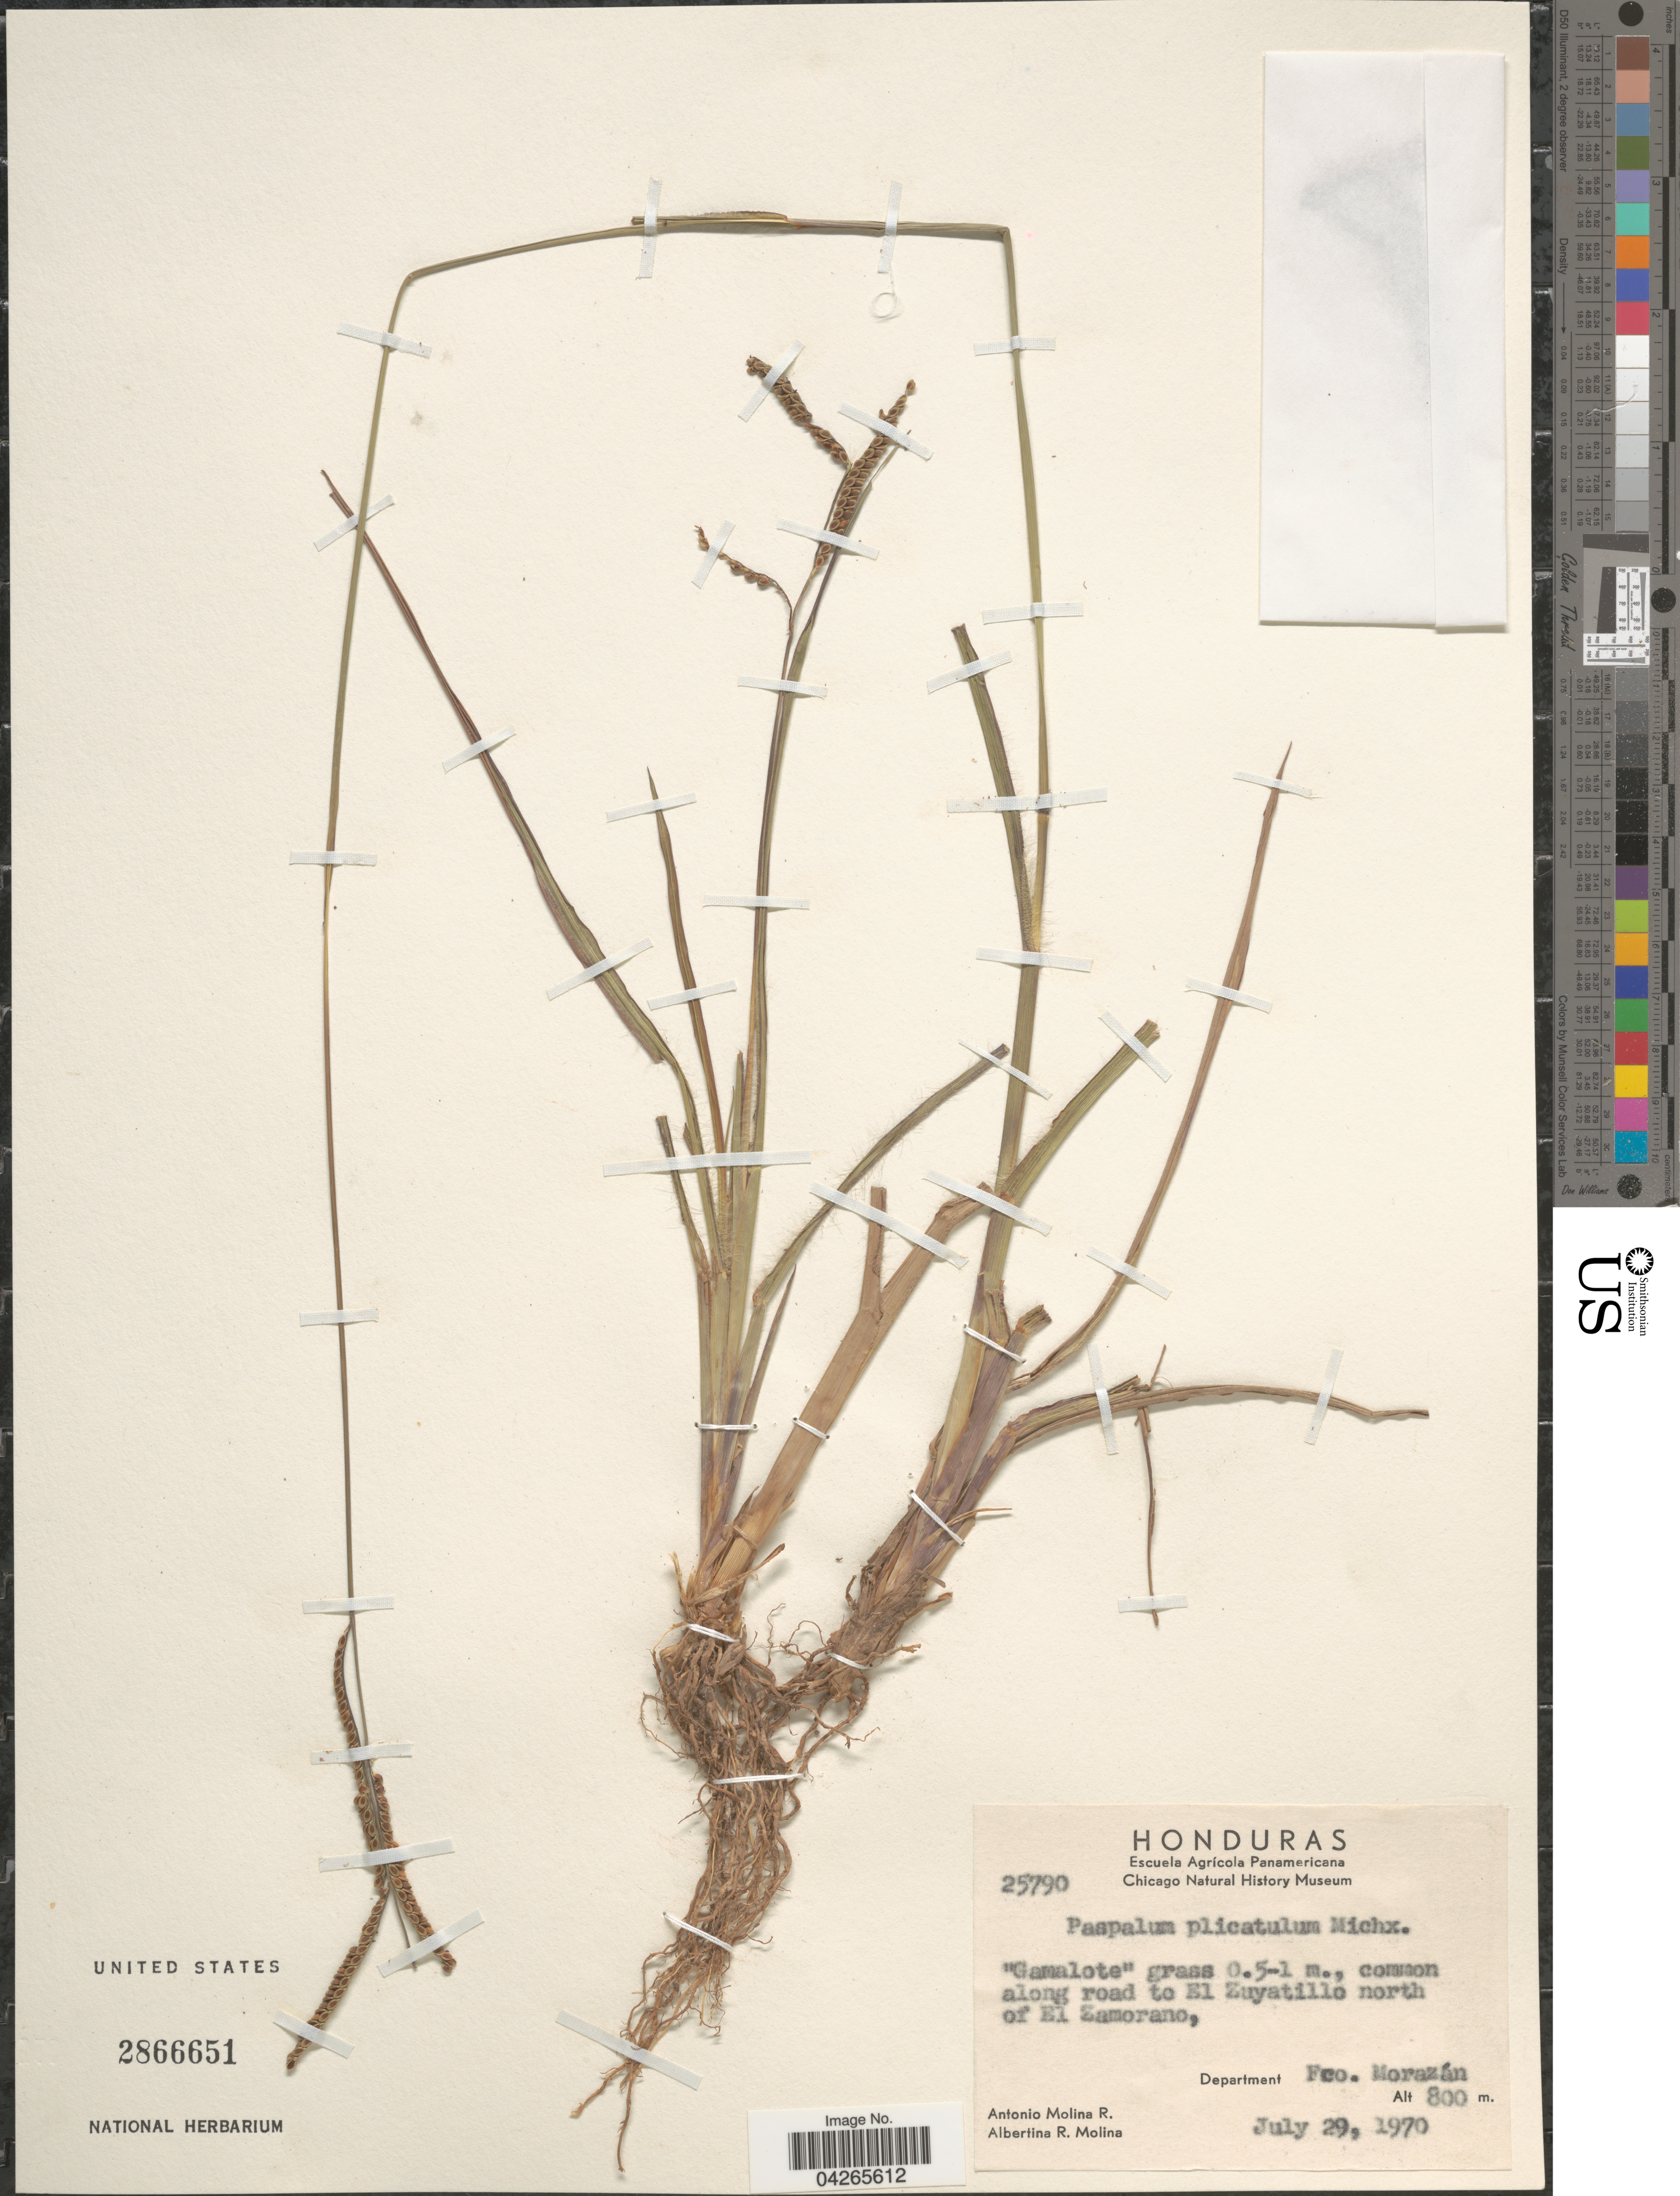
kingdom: Plantae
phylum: Tracheophyta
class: Liliopsida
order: Poales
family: Poaceae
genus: Paspalum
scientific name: Paspalum plicatulum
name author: Michx.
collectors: A. Molina R. & A. R. Molina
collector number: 25790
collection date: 1970-07-29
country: Honduras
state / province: Fco. Morazán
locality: Common along road to El Zuyatillo north of El Zamorano, Department Fco. Morazán.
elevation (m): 800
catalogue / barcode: US 2866651